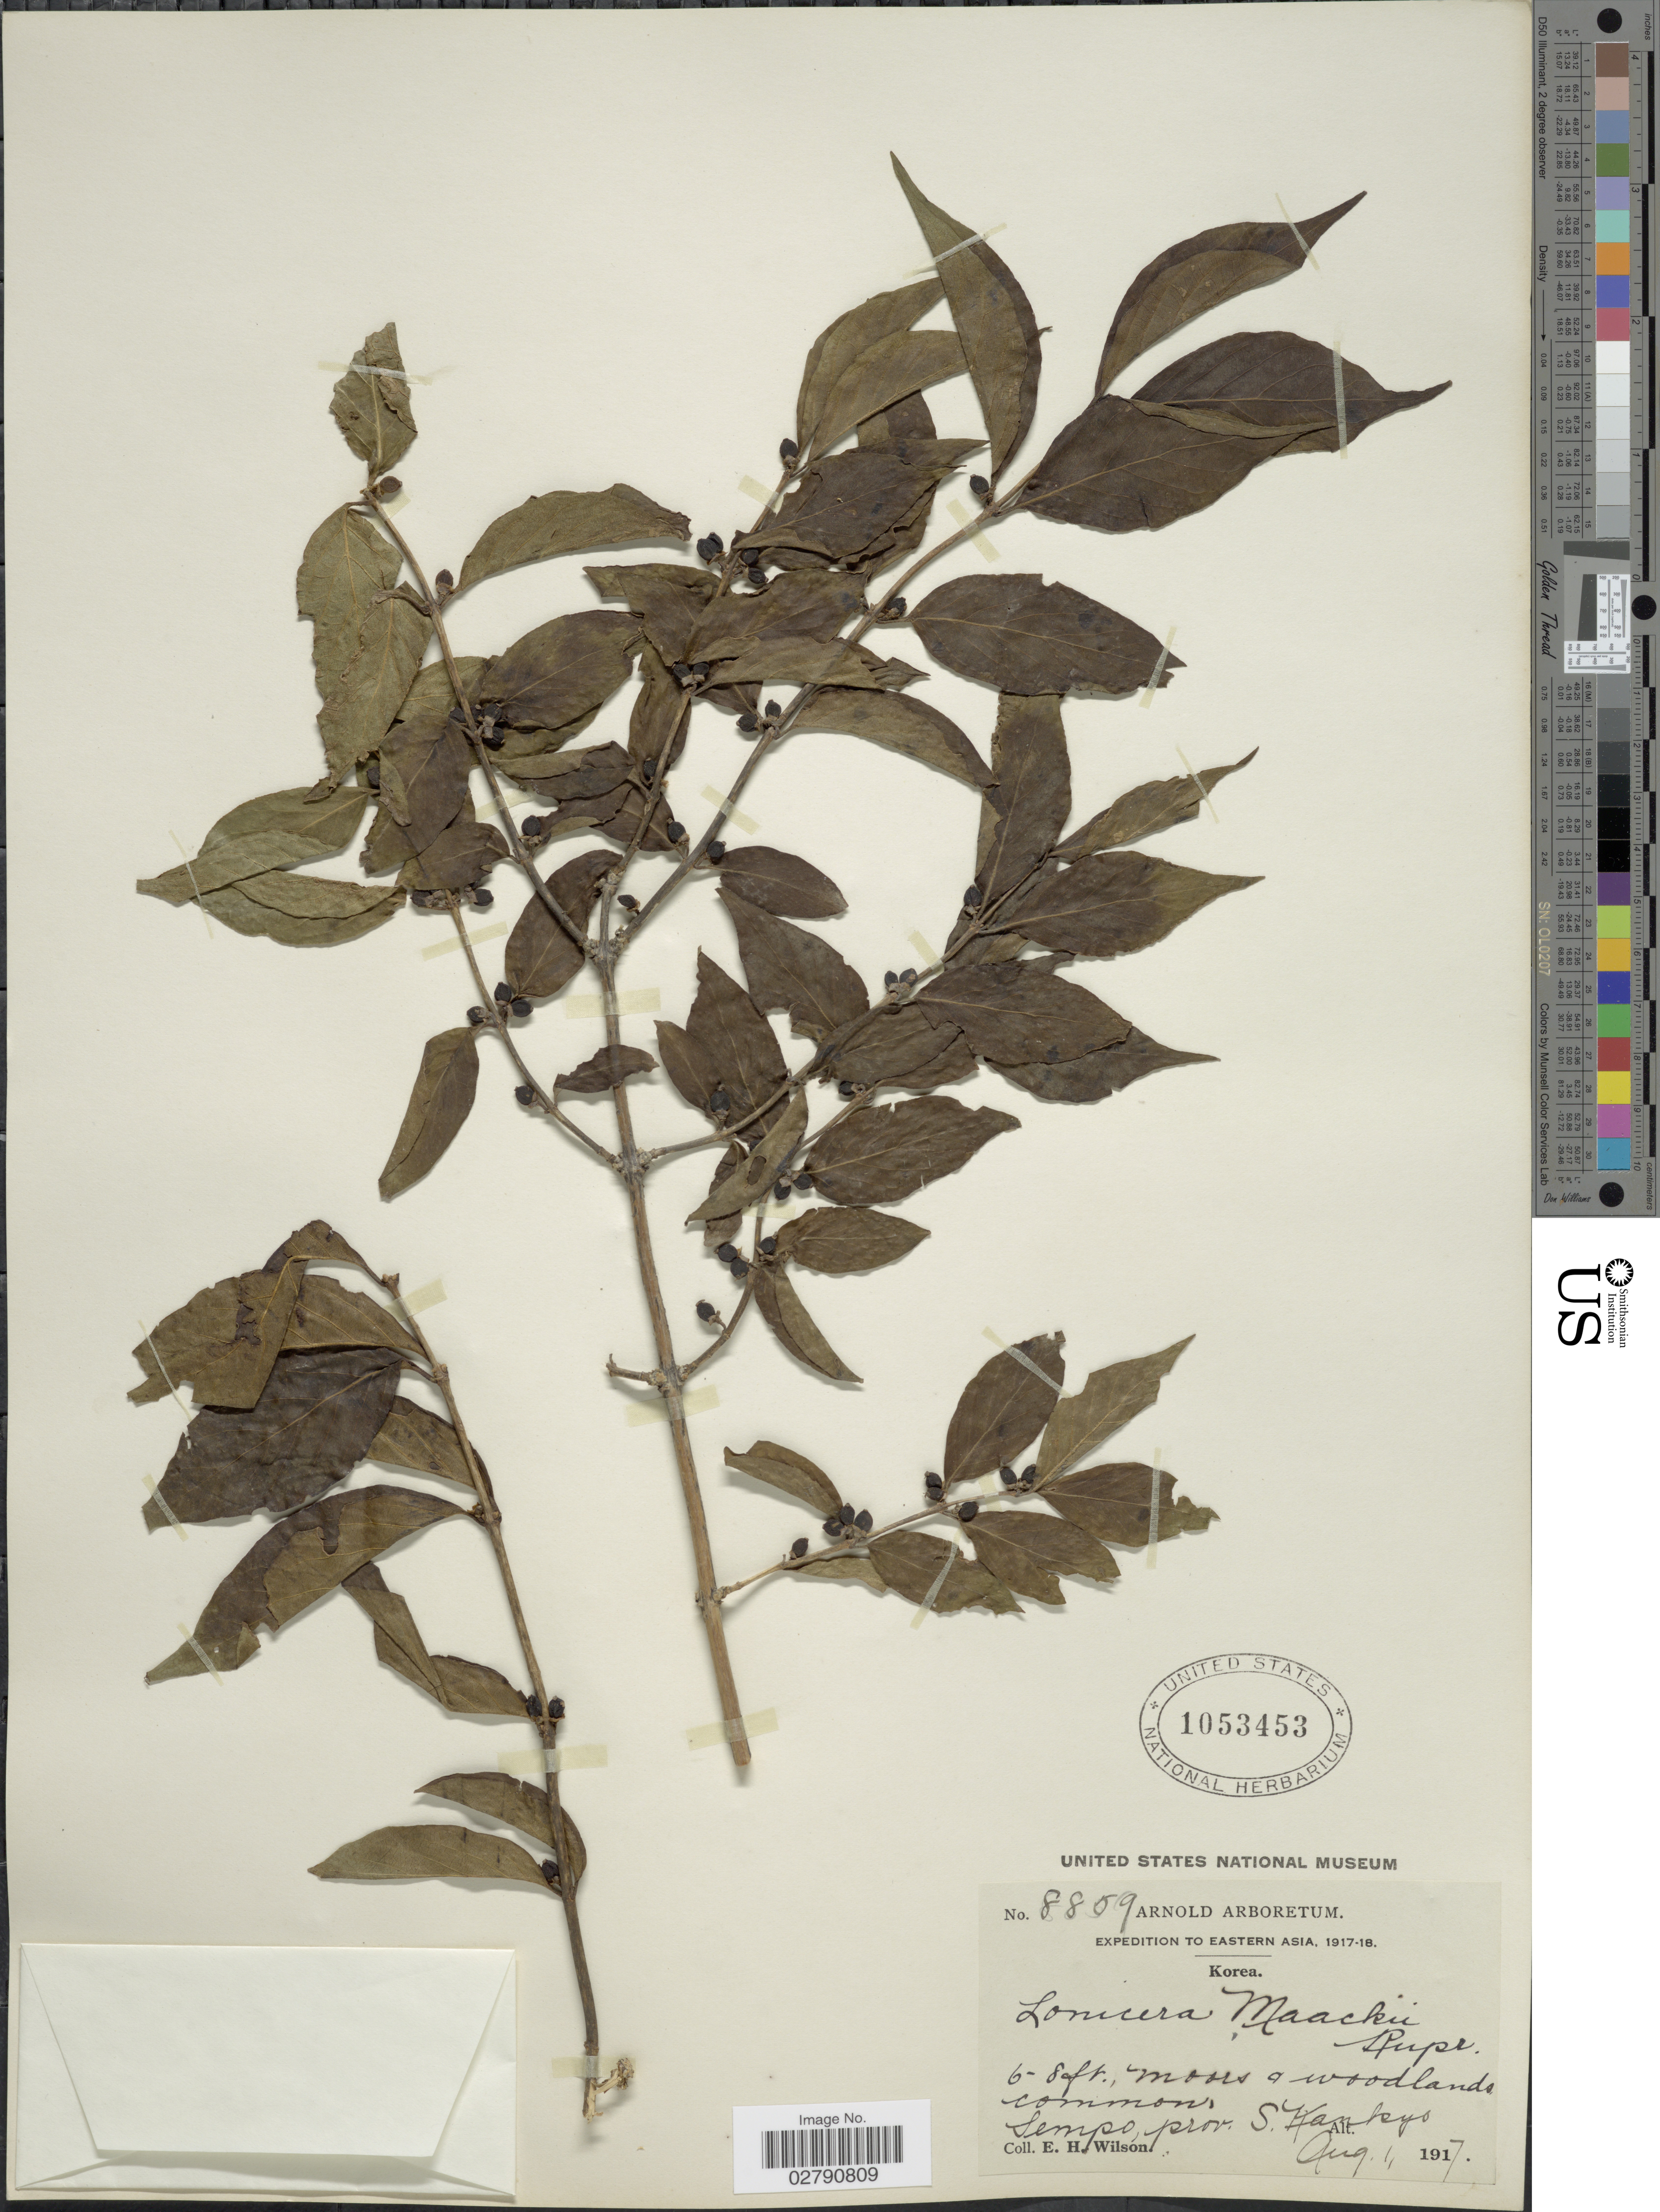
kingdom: Plantae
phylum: Tracheophyta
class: Magnoliopsida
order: Dipsacales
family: Caprifoliaceae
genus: Lonicera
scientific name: Lonicera maackii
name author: (Rupr.) Maxim.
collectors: E. Wilson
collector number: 8859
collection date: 1917-08-01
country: North Korea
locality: Eastern Asia. Sempo, prov. S. Kankyo.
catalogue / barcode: US 1053453